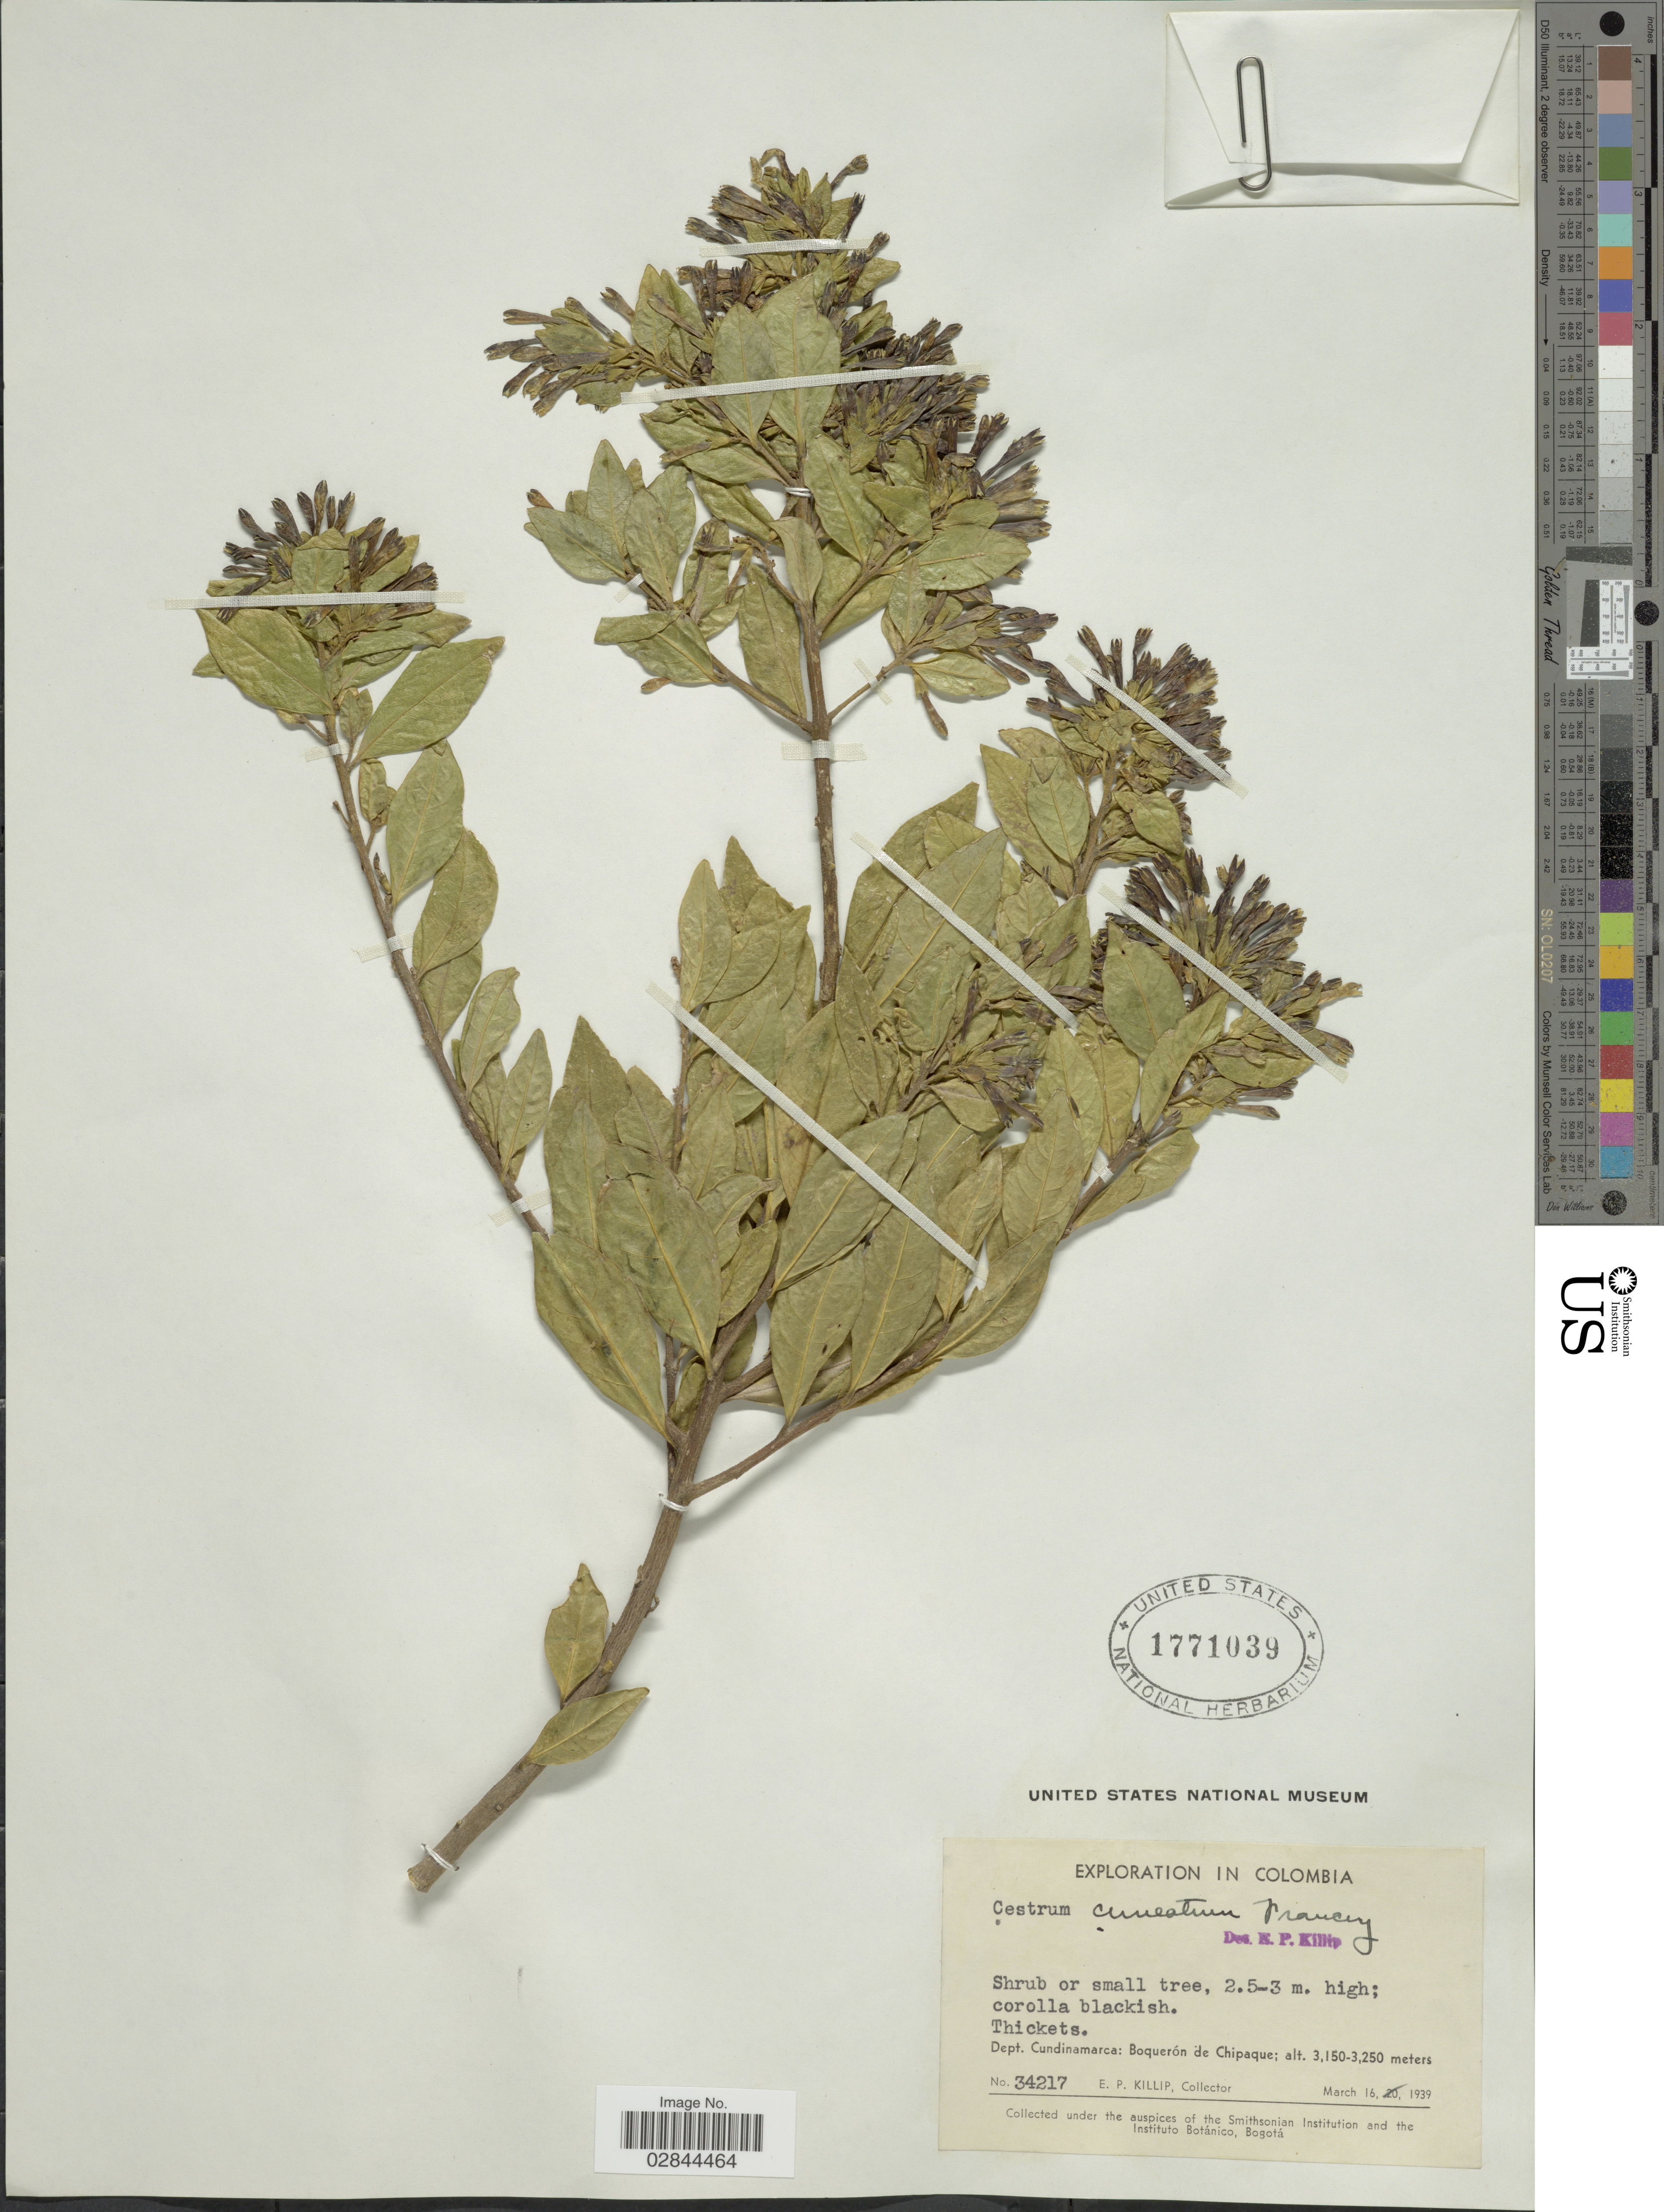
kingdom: Plantae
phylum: Tracheophyta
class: Magnoliopsida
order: Solanales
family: Solanaceae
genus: Cestrum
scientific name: Cestrum buxifolium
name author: Kunth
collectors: E. P. Killip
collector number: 34217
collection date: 1939-03-16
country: Colombia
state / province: Cundinamarca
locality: Dept. Cundinamarca: Boquerón de Chipaque.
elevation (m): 3150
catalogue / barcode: US 1771039